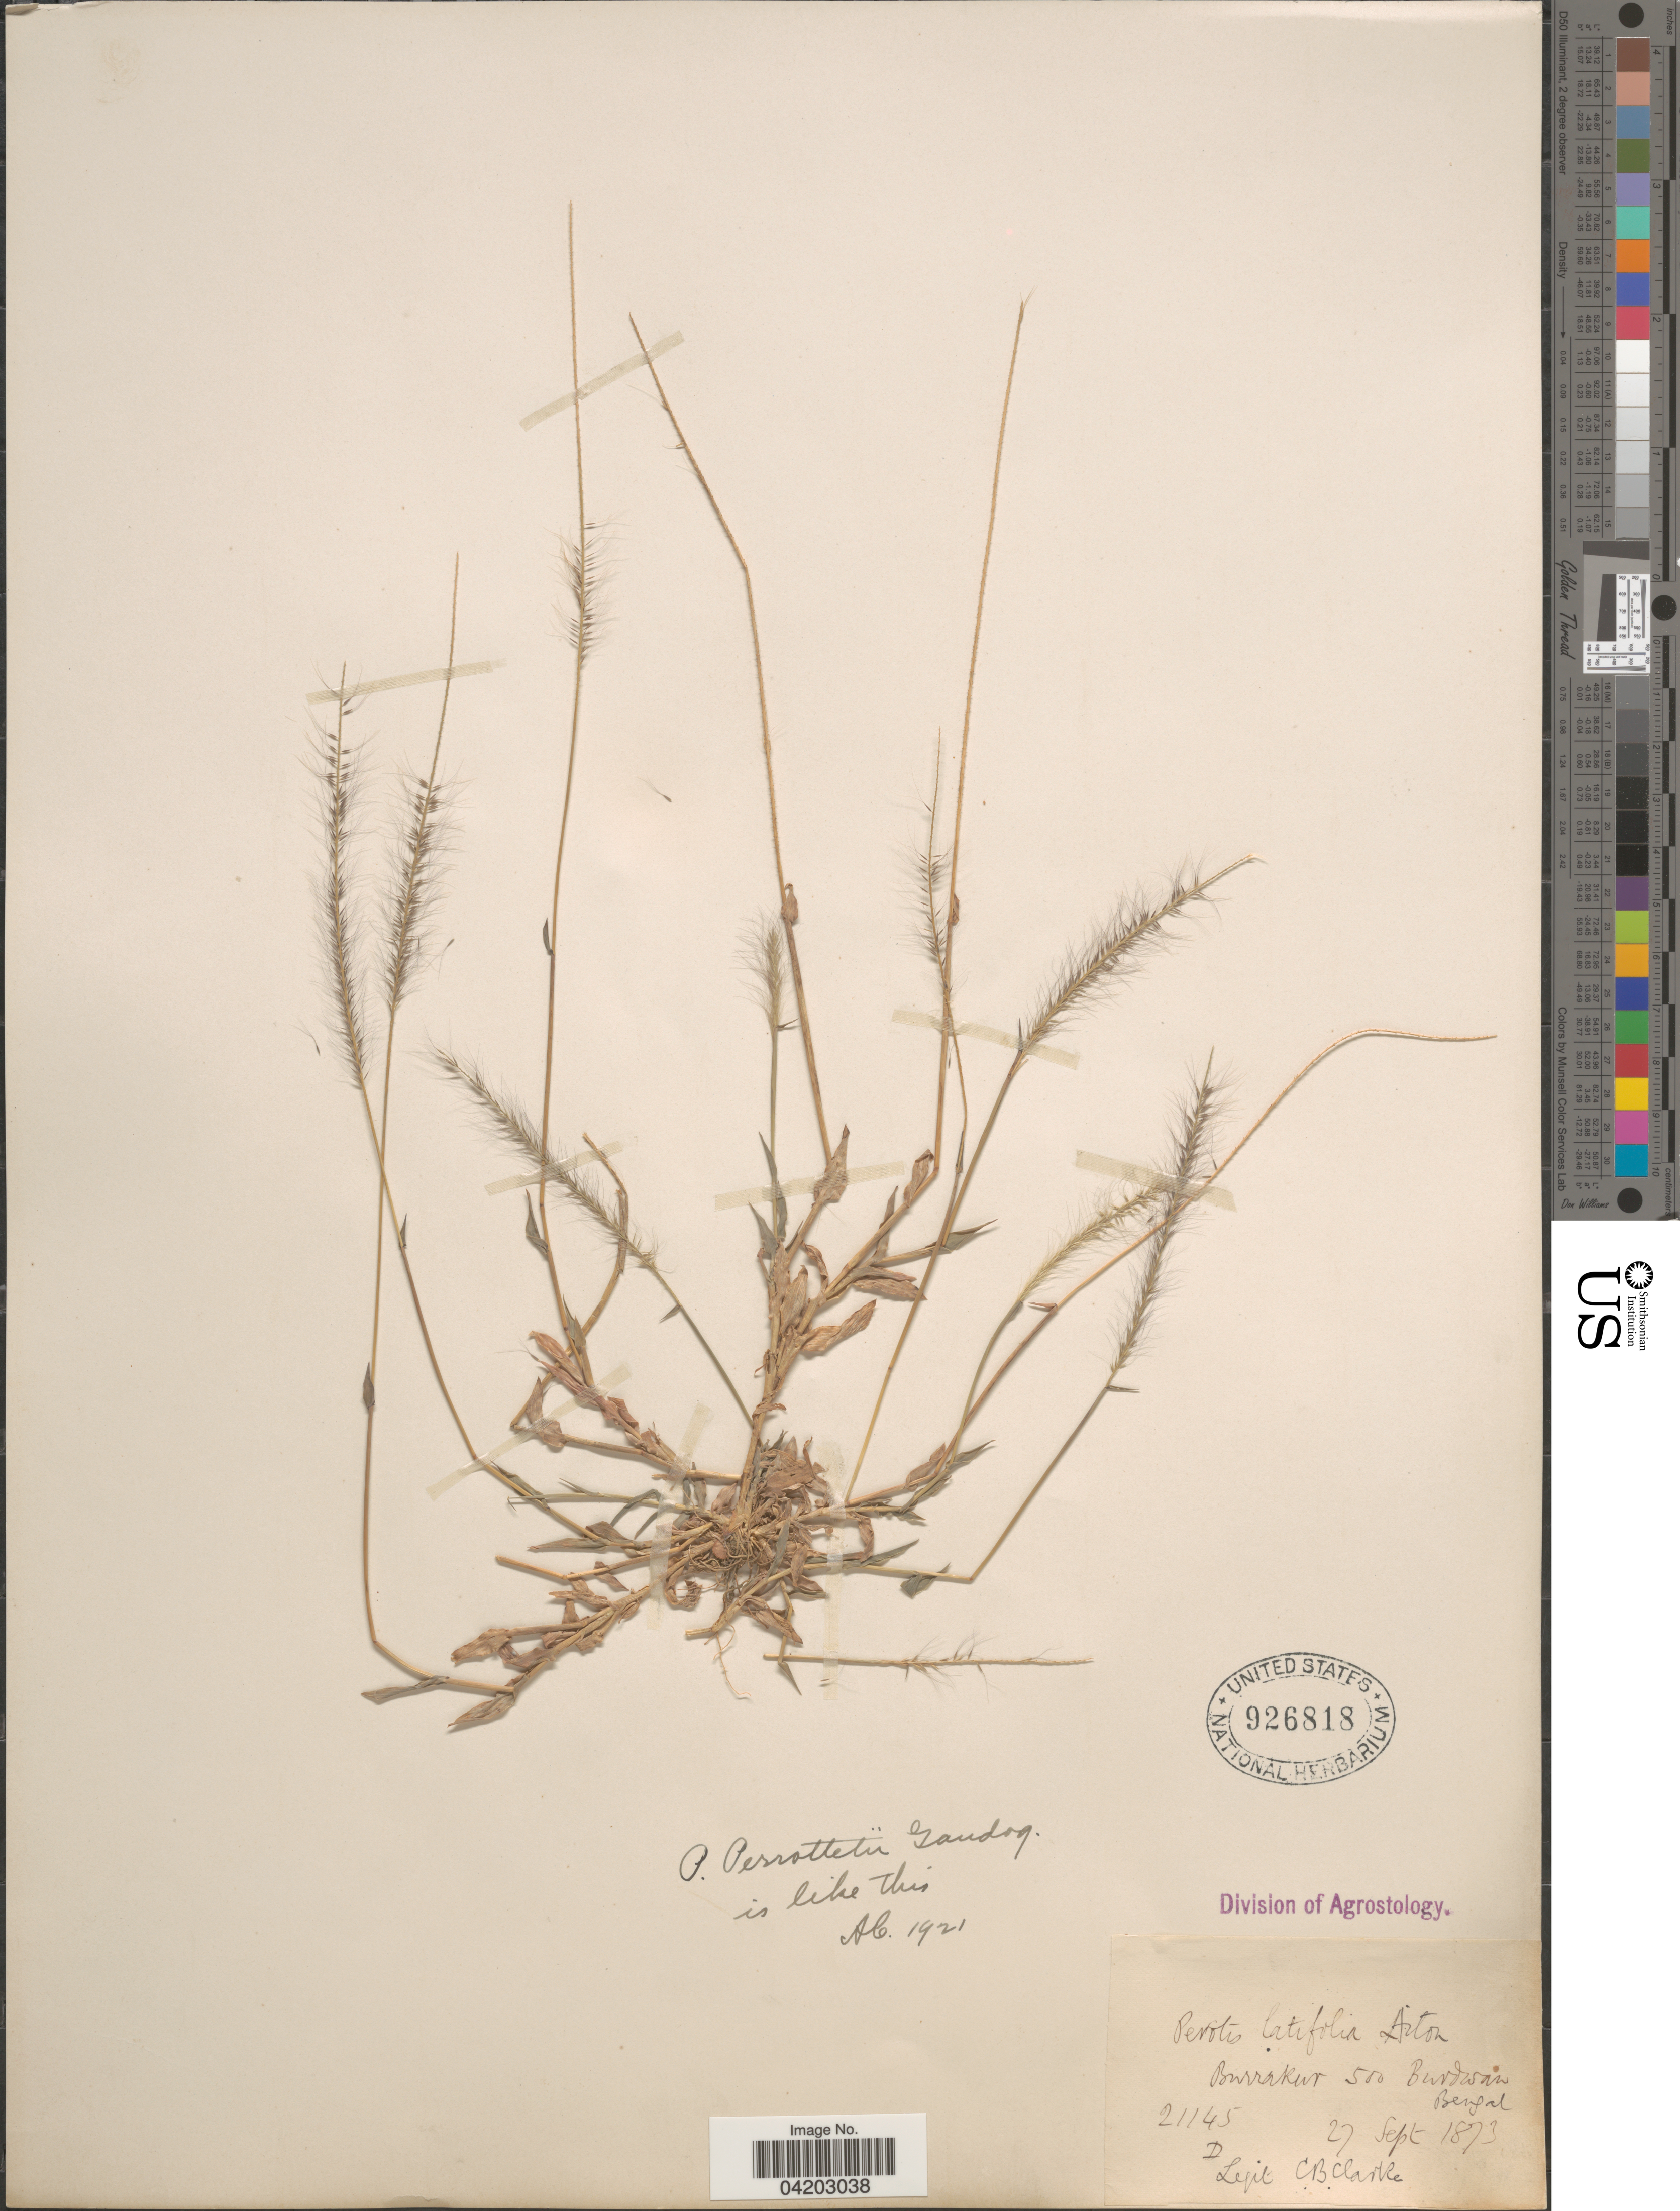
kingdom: Plantae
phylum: Tracheophyta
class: Liliopsida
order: Poales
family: Poaceae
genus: Perotis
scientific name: Perotis indica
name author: (L.) Kuntze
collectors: C. B. Clarke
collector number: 21145D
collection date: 1873-09-27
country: India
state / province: West Bengal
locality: Burrakur 500 Burdwan Bengal.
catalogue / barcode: US 926818